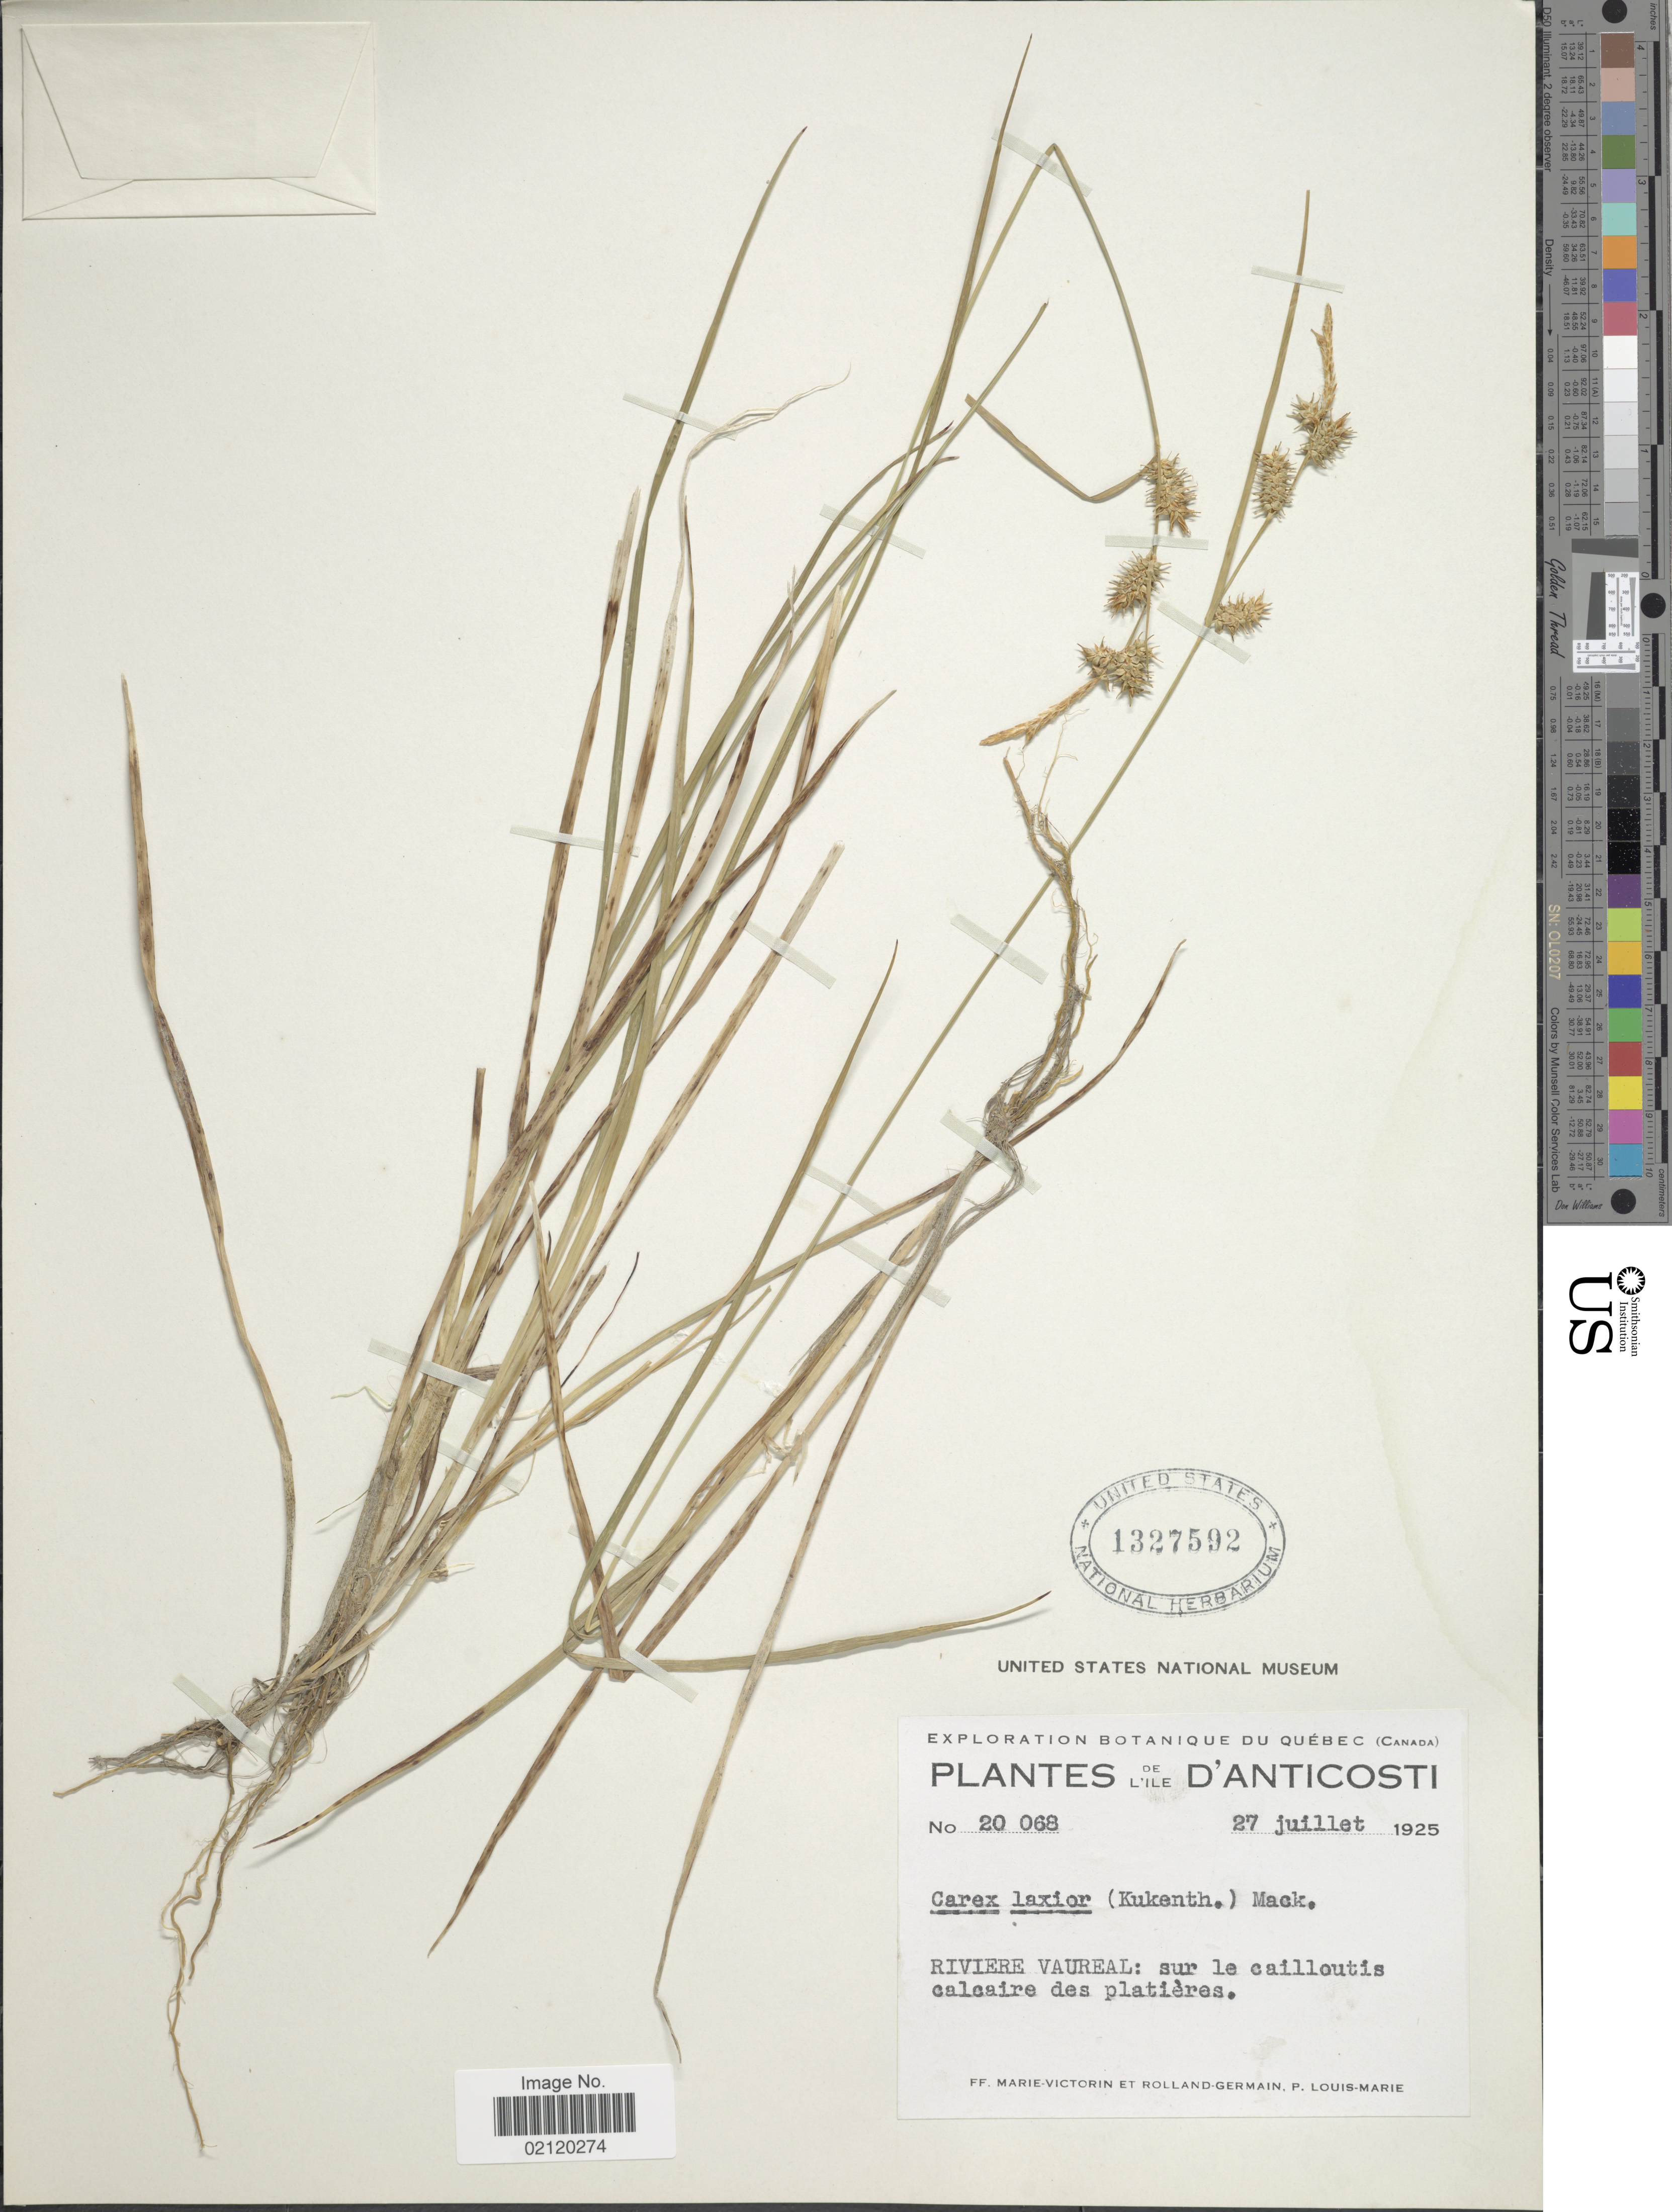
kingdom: Plantae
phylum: Tracheophyta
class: Liliopsida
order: Poales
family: Cyperaceae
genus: Carex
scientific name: Carex lepidocarpa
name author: Tausch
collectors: F. Marie-Victorin, Rolland-Germain & L.-M. LaLonde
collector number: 20068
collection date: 1925-07-27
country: Canada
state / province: Quebec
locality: De L' ile D' Anticosti, Riviere Vaureal: sur le cailloutis calcaire des platieres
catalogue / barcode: US 1327592